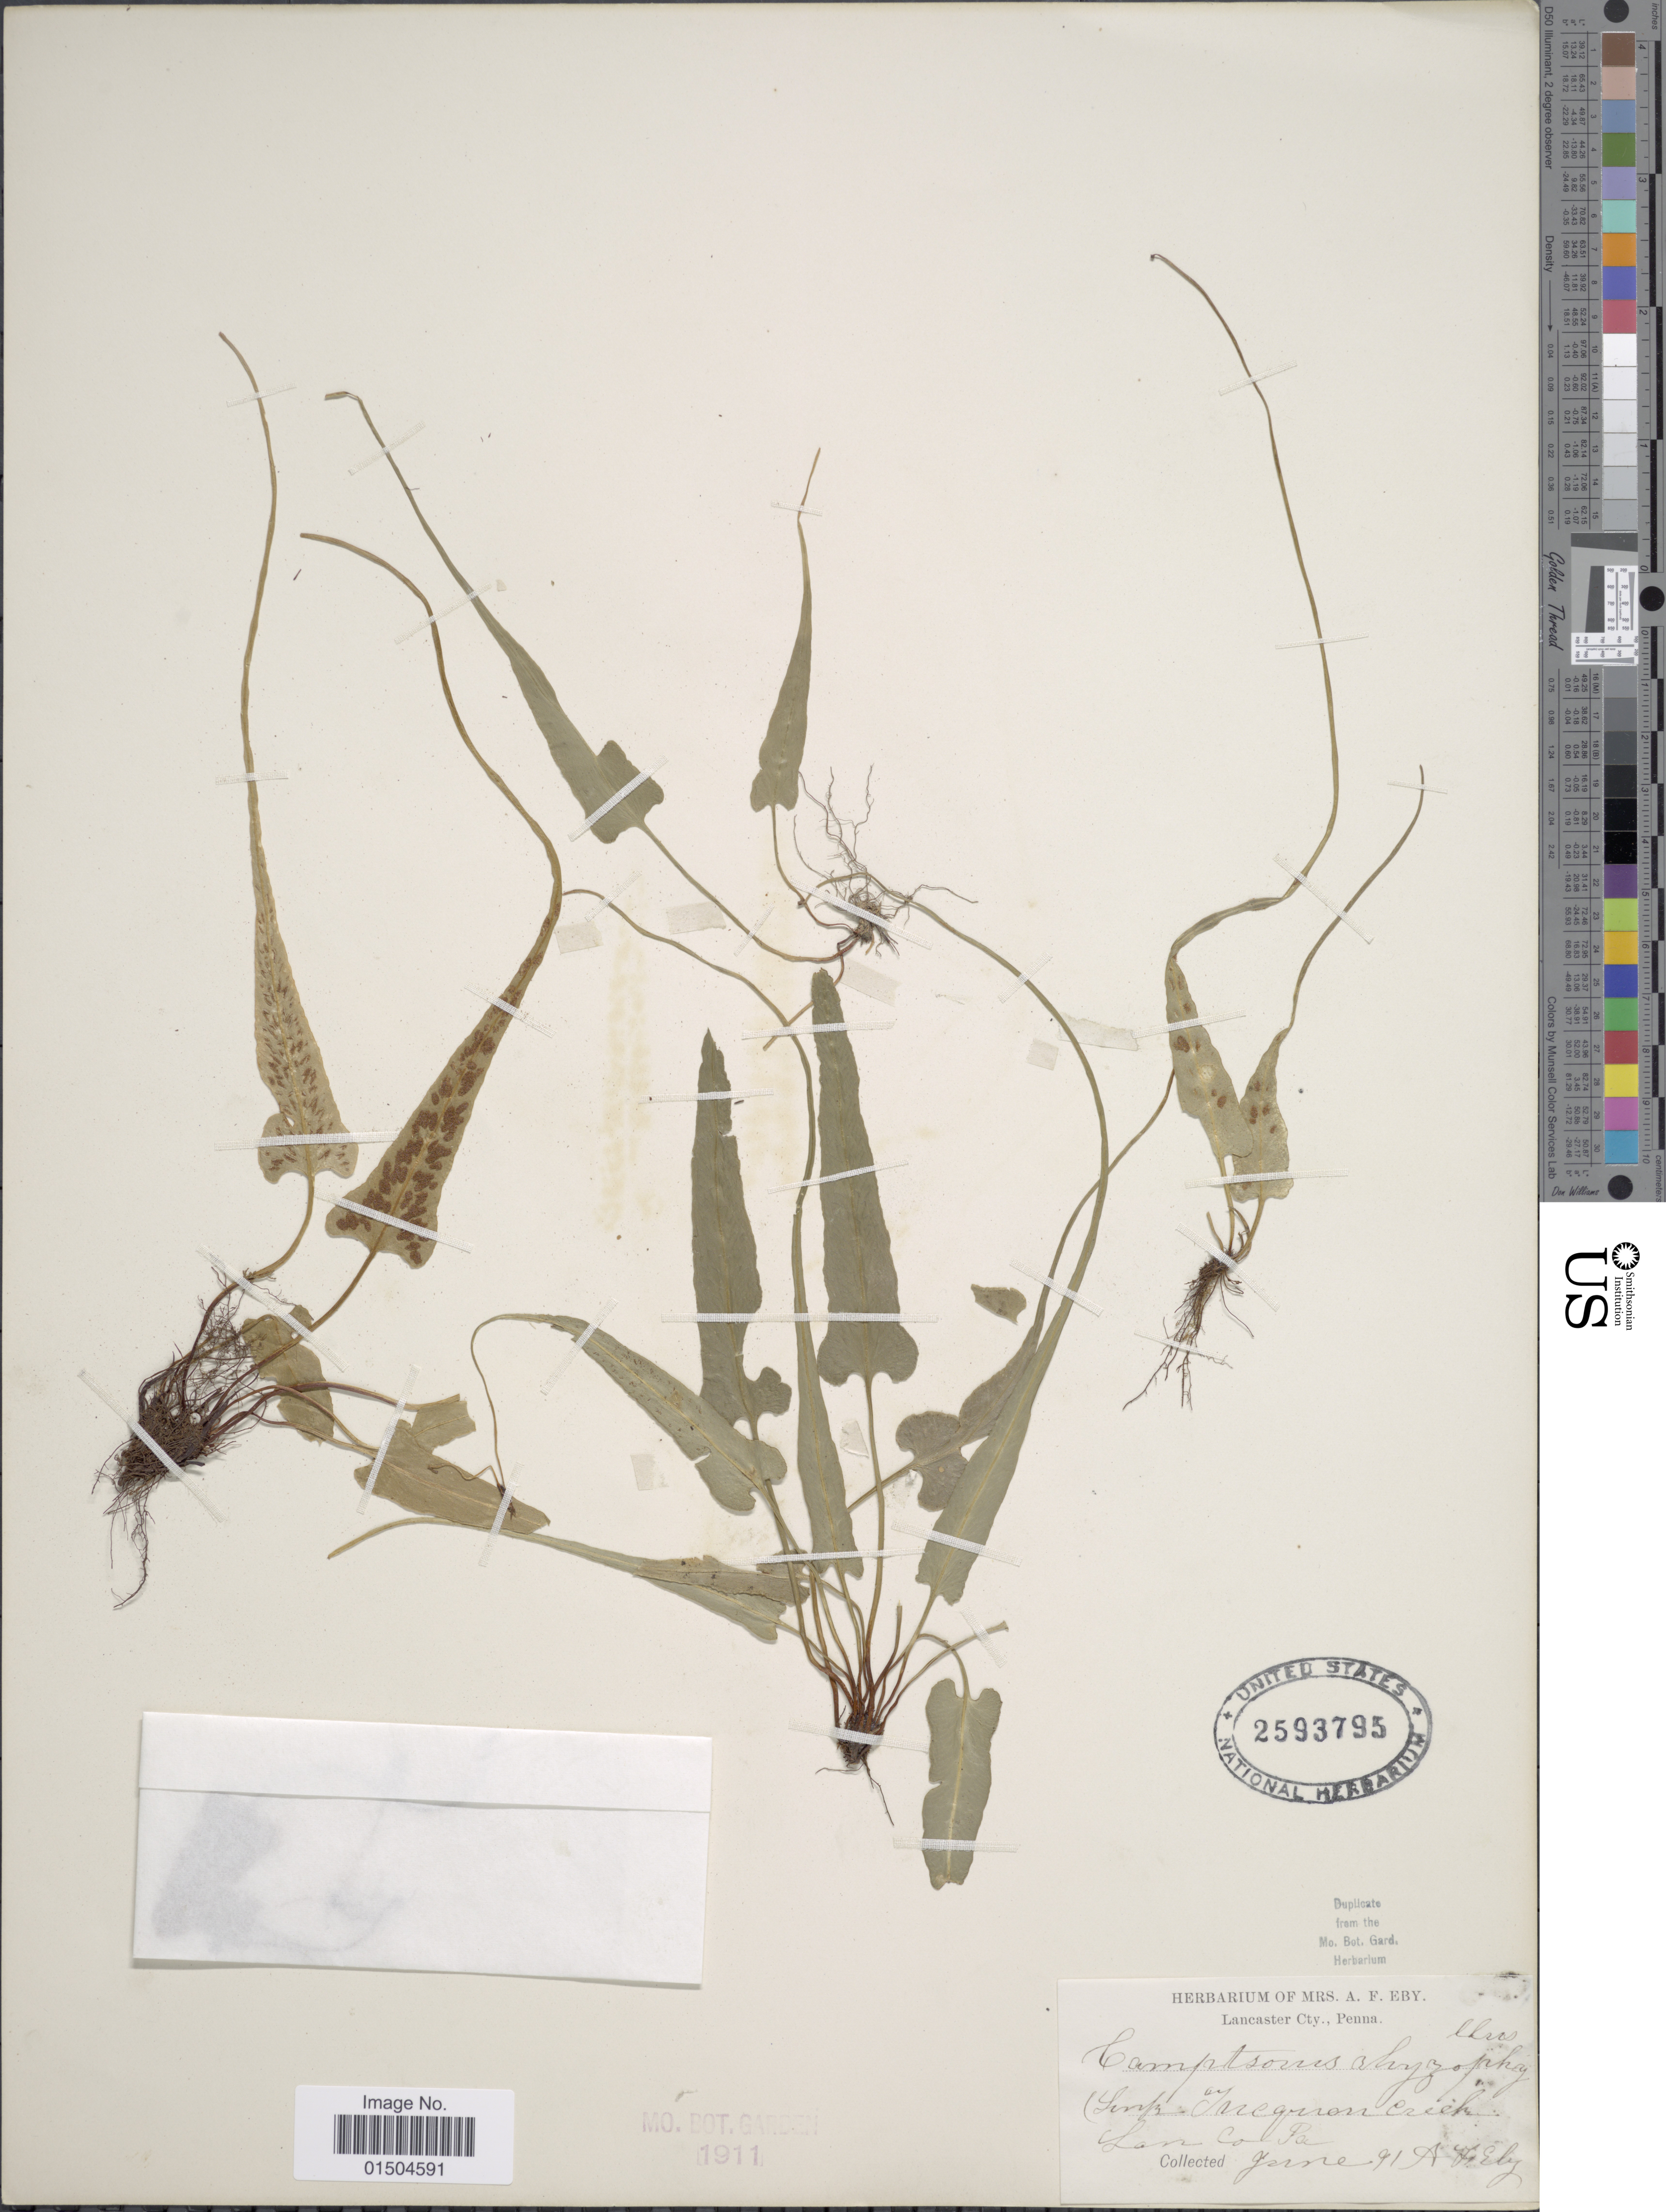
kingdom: Plantae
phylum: Tracheophyta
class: Polypodiopsida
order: Polypodiales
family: Aspleniaceae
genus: Asplenium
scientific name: Asplenium rhizophyllum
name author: L.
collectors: Mrs. A. F. Eby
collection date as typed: Transcribed d/m/y: /6/91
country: United States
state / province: Pennsylvania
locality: Tucquan Creek, Lan Co.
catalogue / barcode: US 2593795